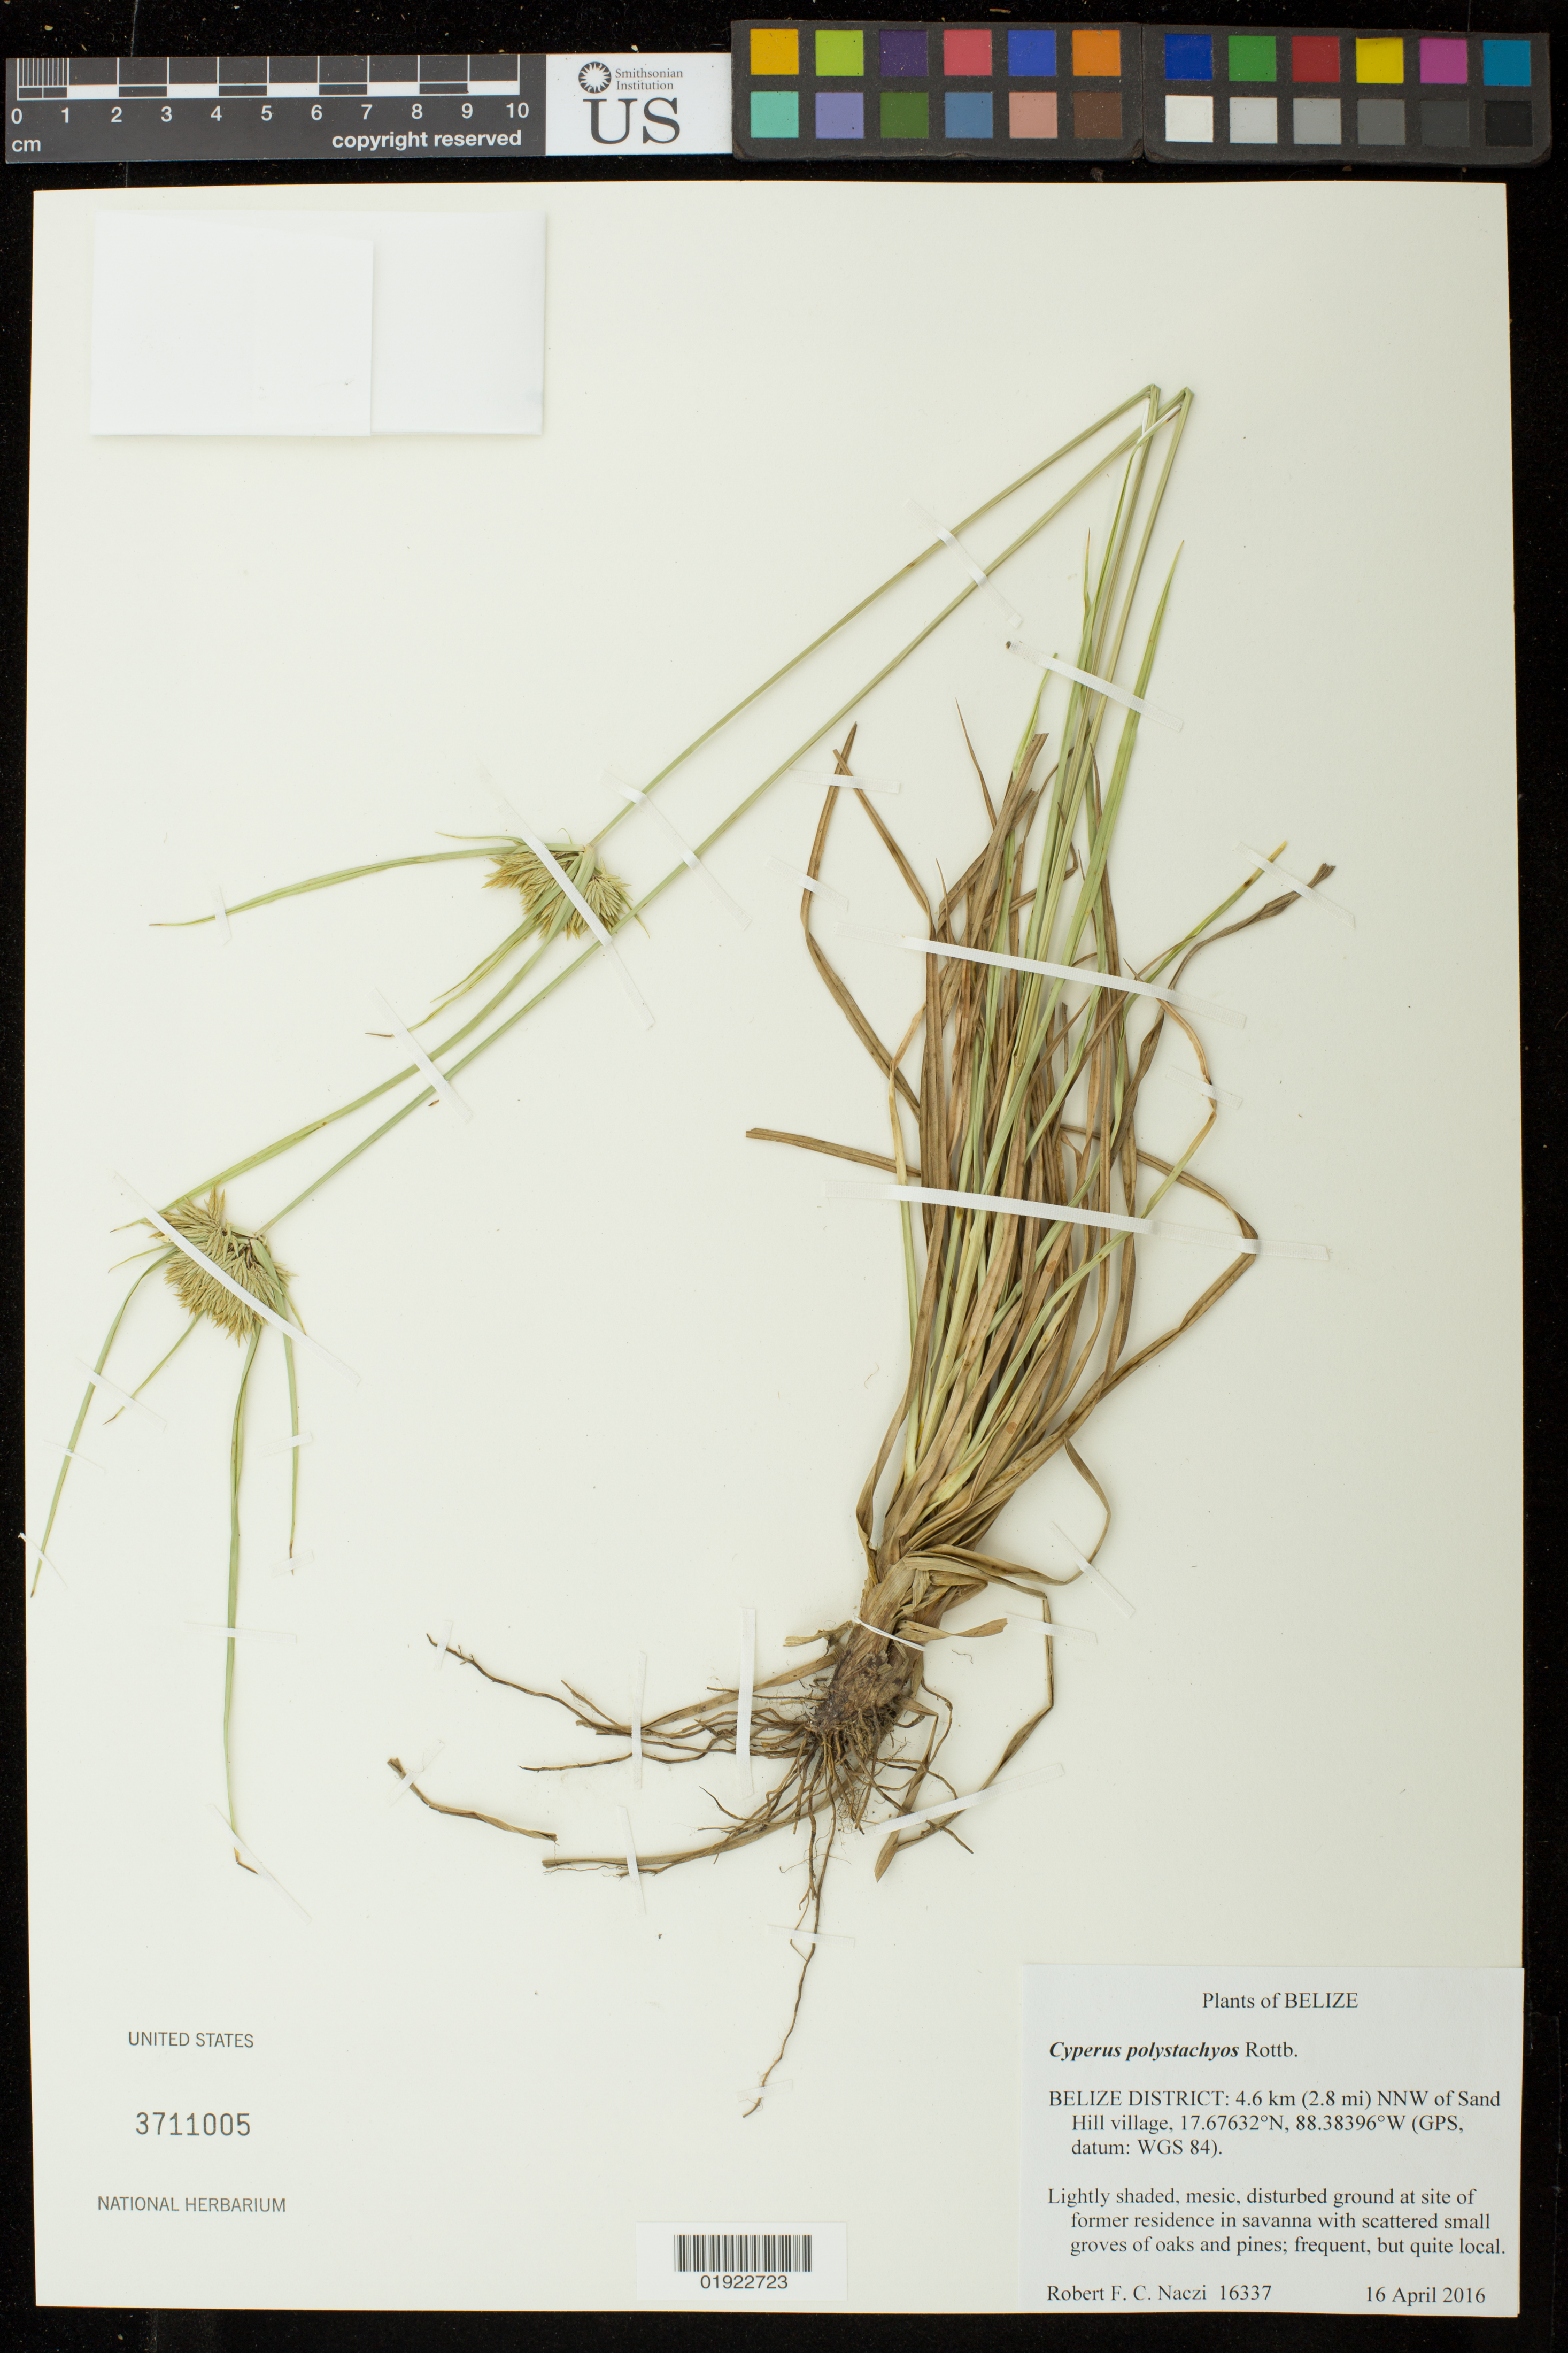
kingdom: Plantae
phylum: Tracheophyta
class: Liliopsida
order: Poales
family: Cyperaceae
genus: Cyperus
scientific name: Cyperus polystachyos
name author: Rottb.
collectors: R. F. C. Naczi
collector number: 16337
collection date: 2016-04-16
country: Belize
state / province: Belize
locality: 4.6 km (2.8 mi) NNW of Sand Hill village.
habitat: Lightly shaded, mesic, disturbed ground at site of former residence in savanna with scattered small groves of oaks and pines; frequent, but quite local.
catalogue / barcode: US 3711005